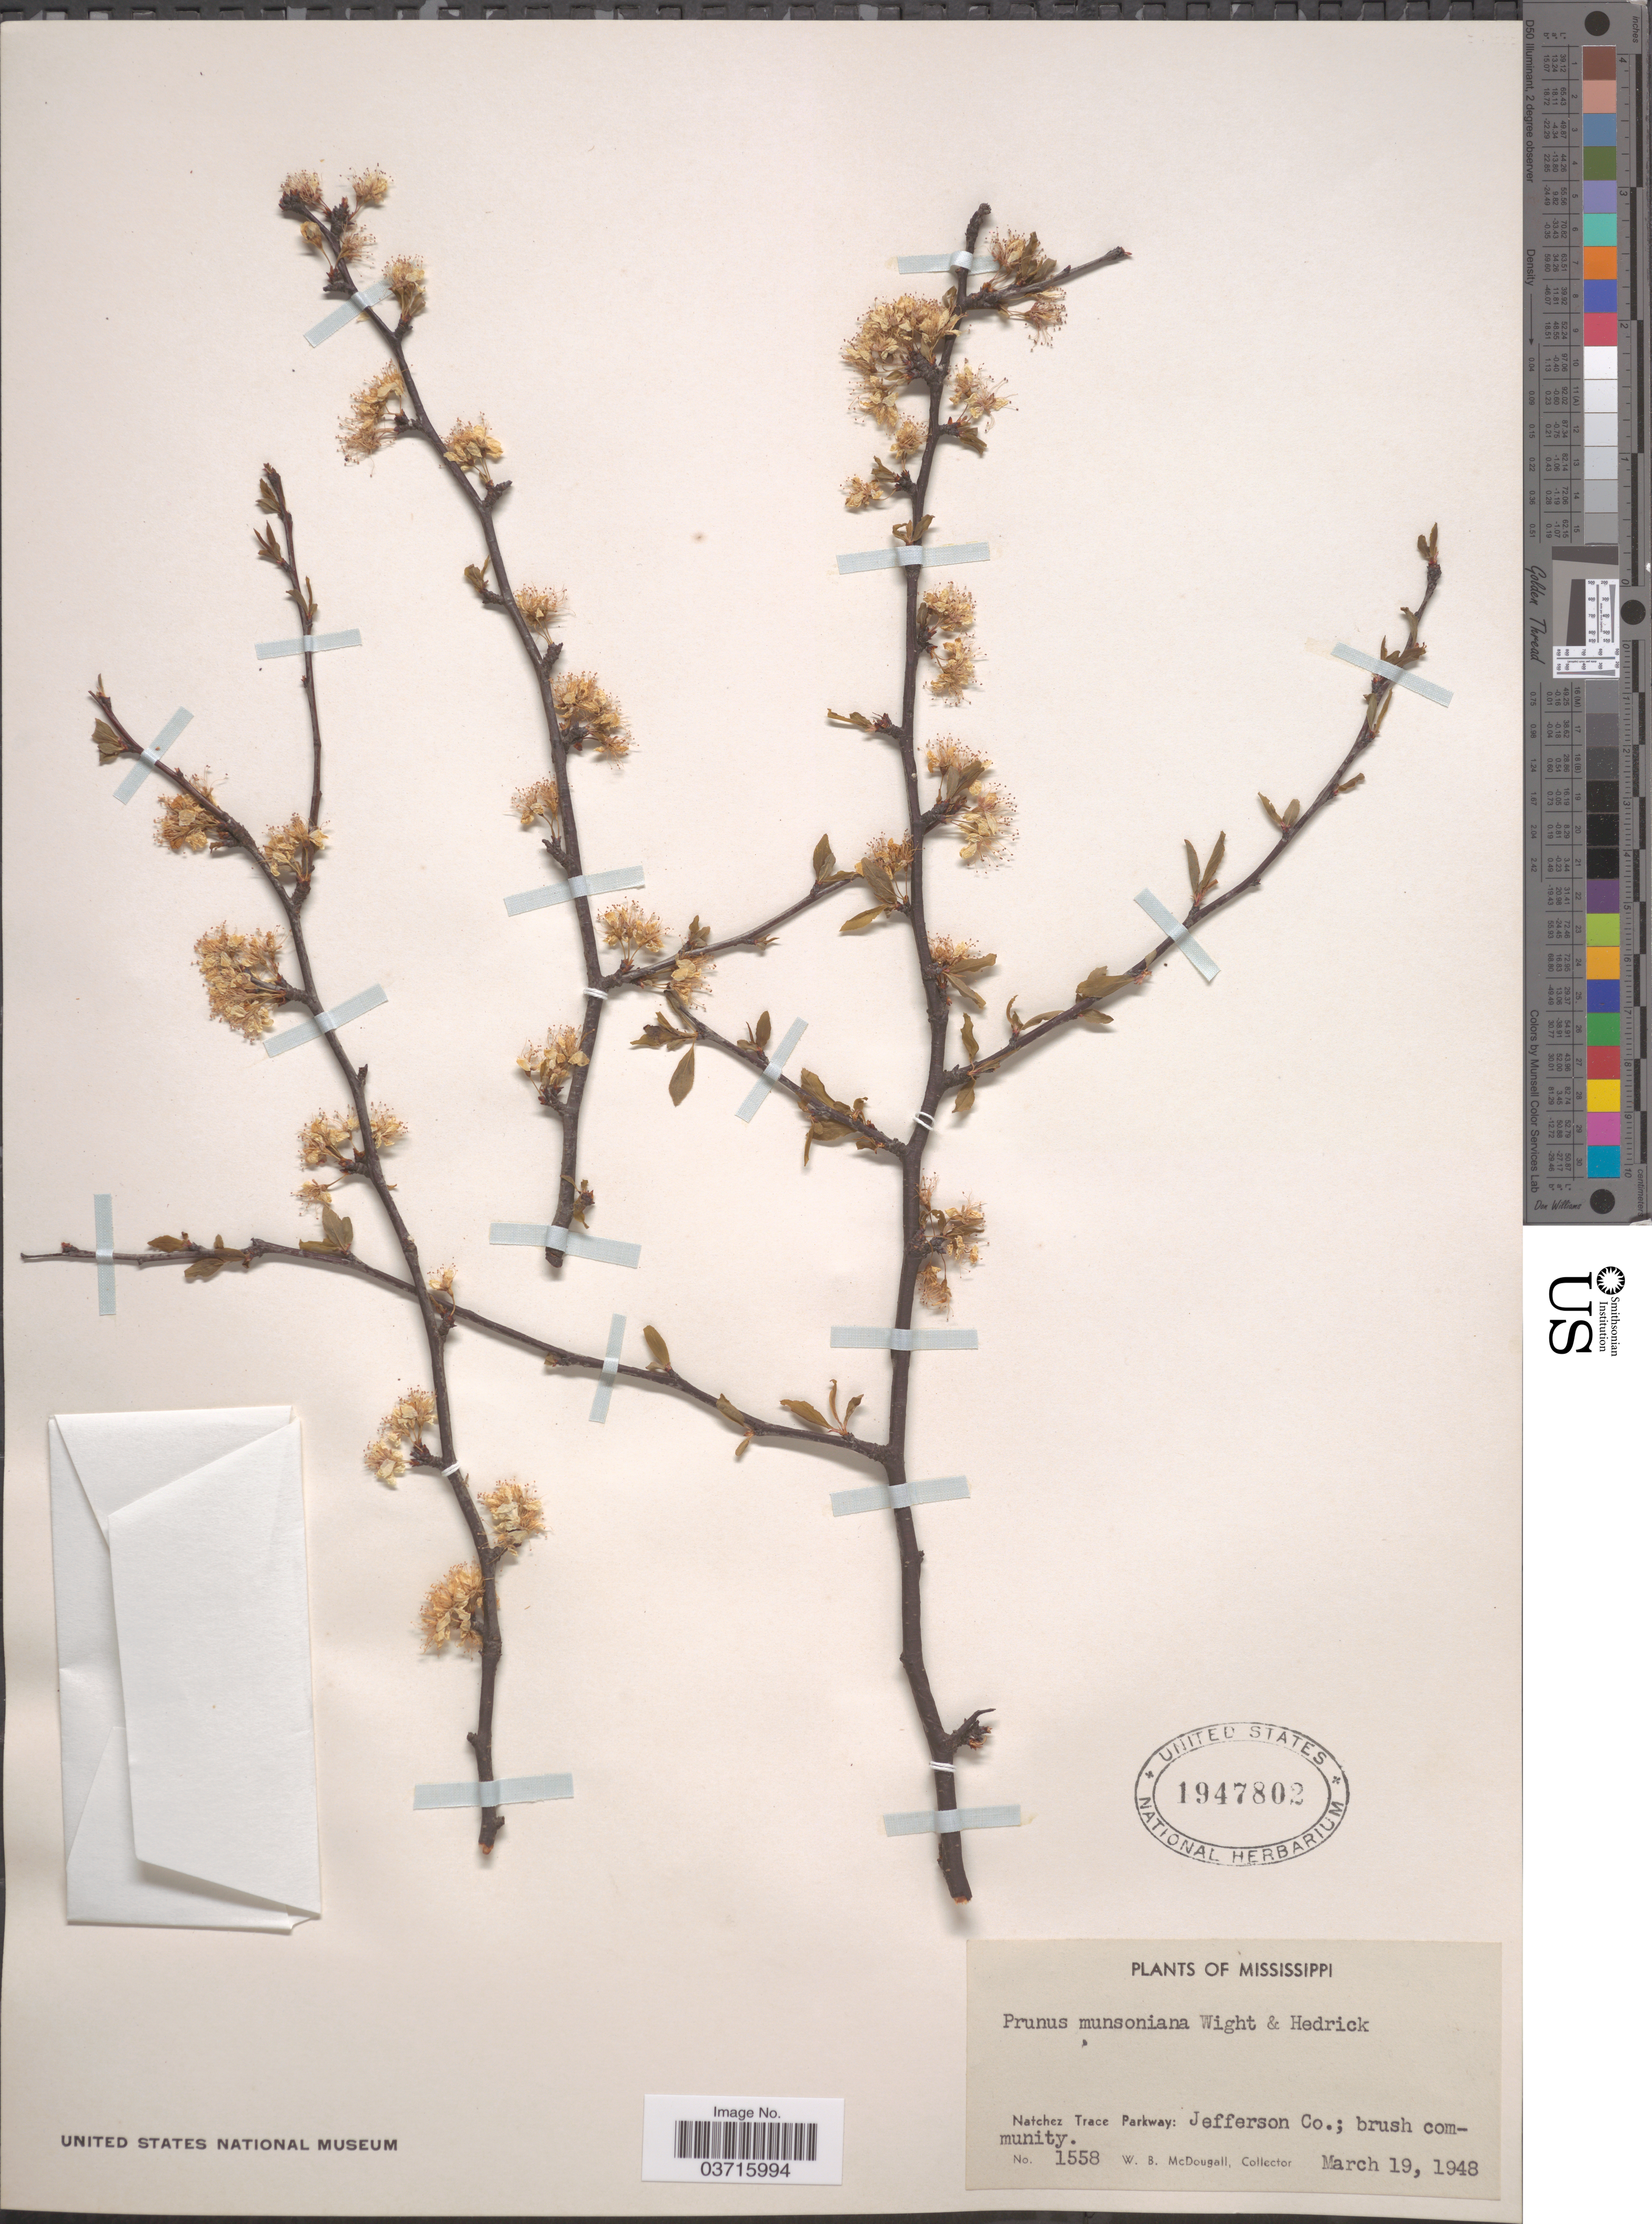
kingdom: Plantae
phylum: Tracheophyta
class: Magnoliopsida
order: Rosales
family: Rosaceae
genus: Prunus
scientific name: Prunus munsoniana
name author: W. Wight & Hedrick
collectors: W. B. McDougall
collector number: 1558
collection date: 1948-03-19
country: United States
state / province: Mississippi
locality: Natchez Trace Parkway: Jefferson Co.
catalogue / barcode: US 1947802